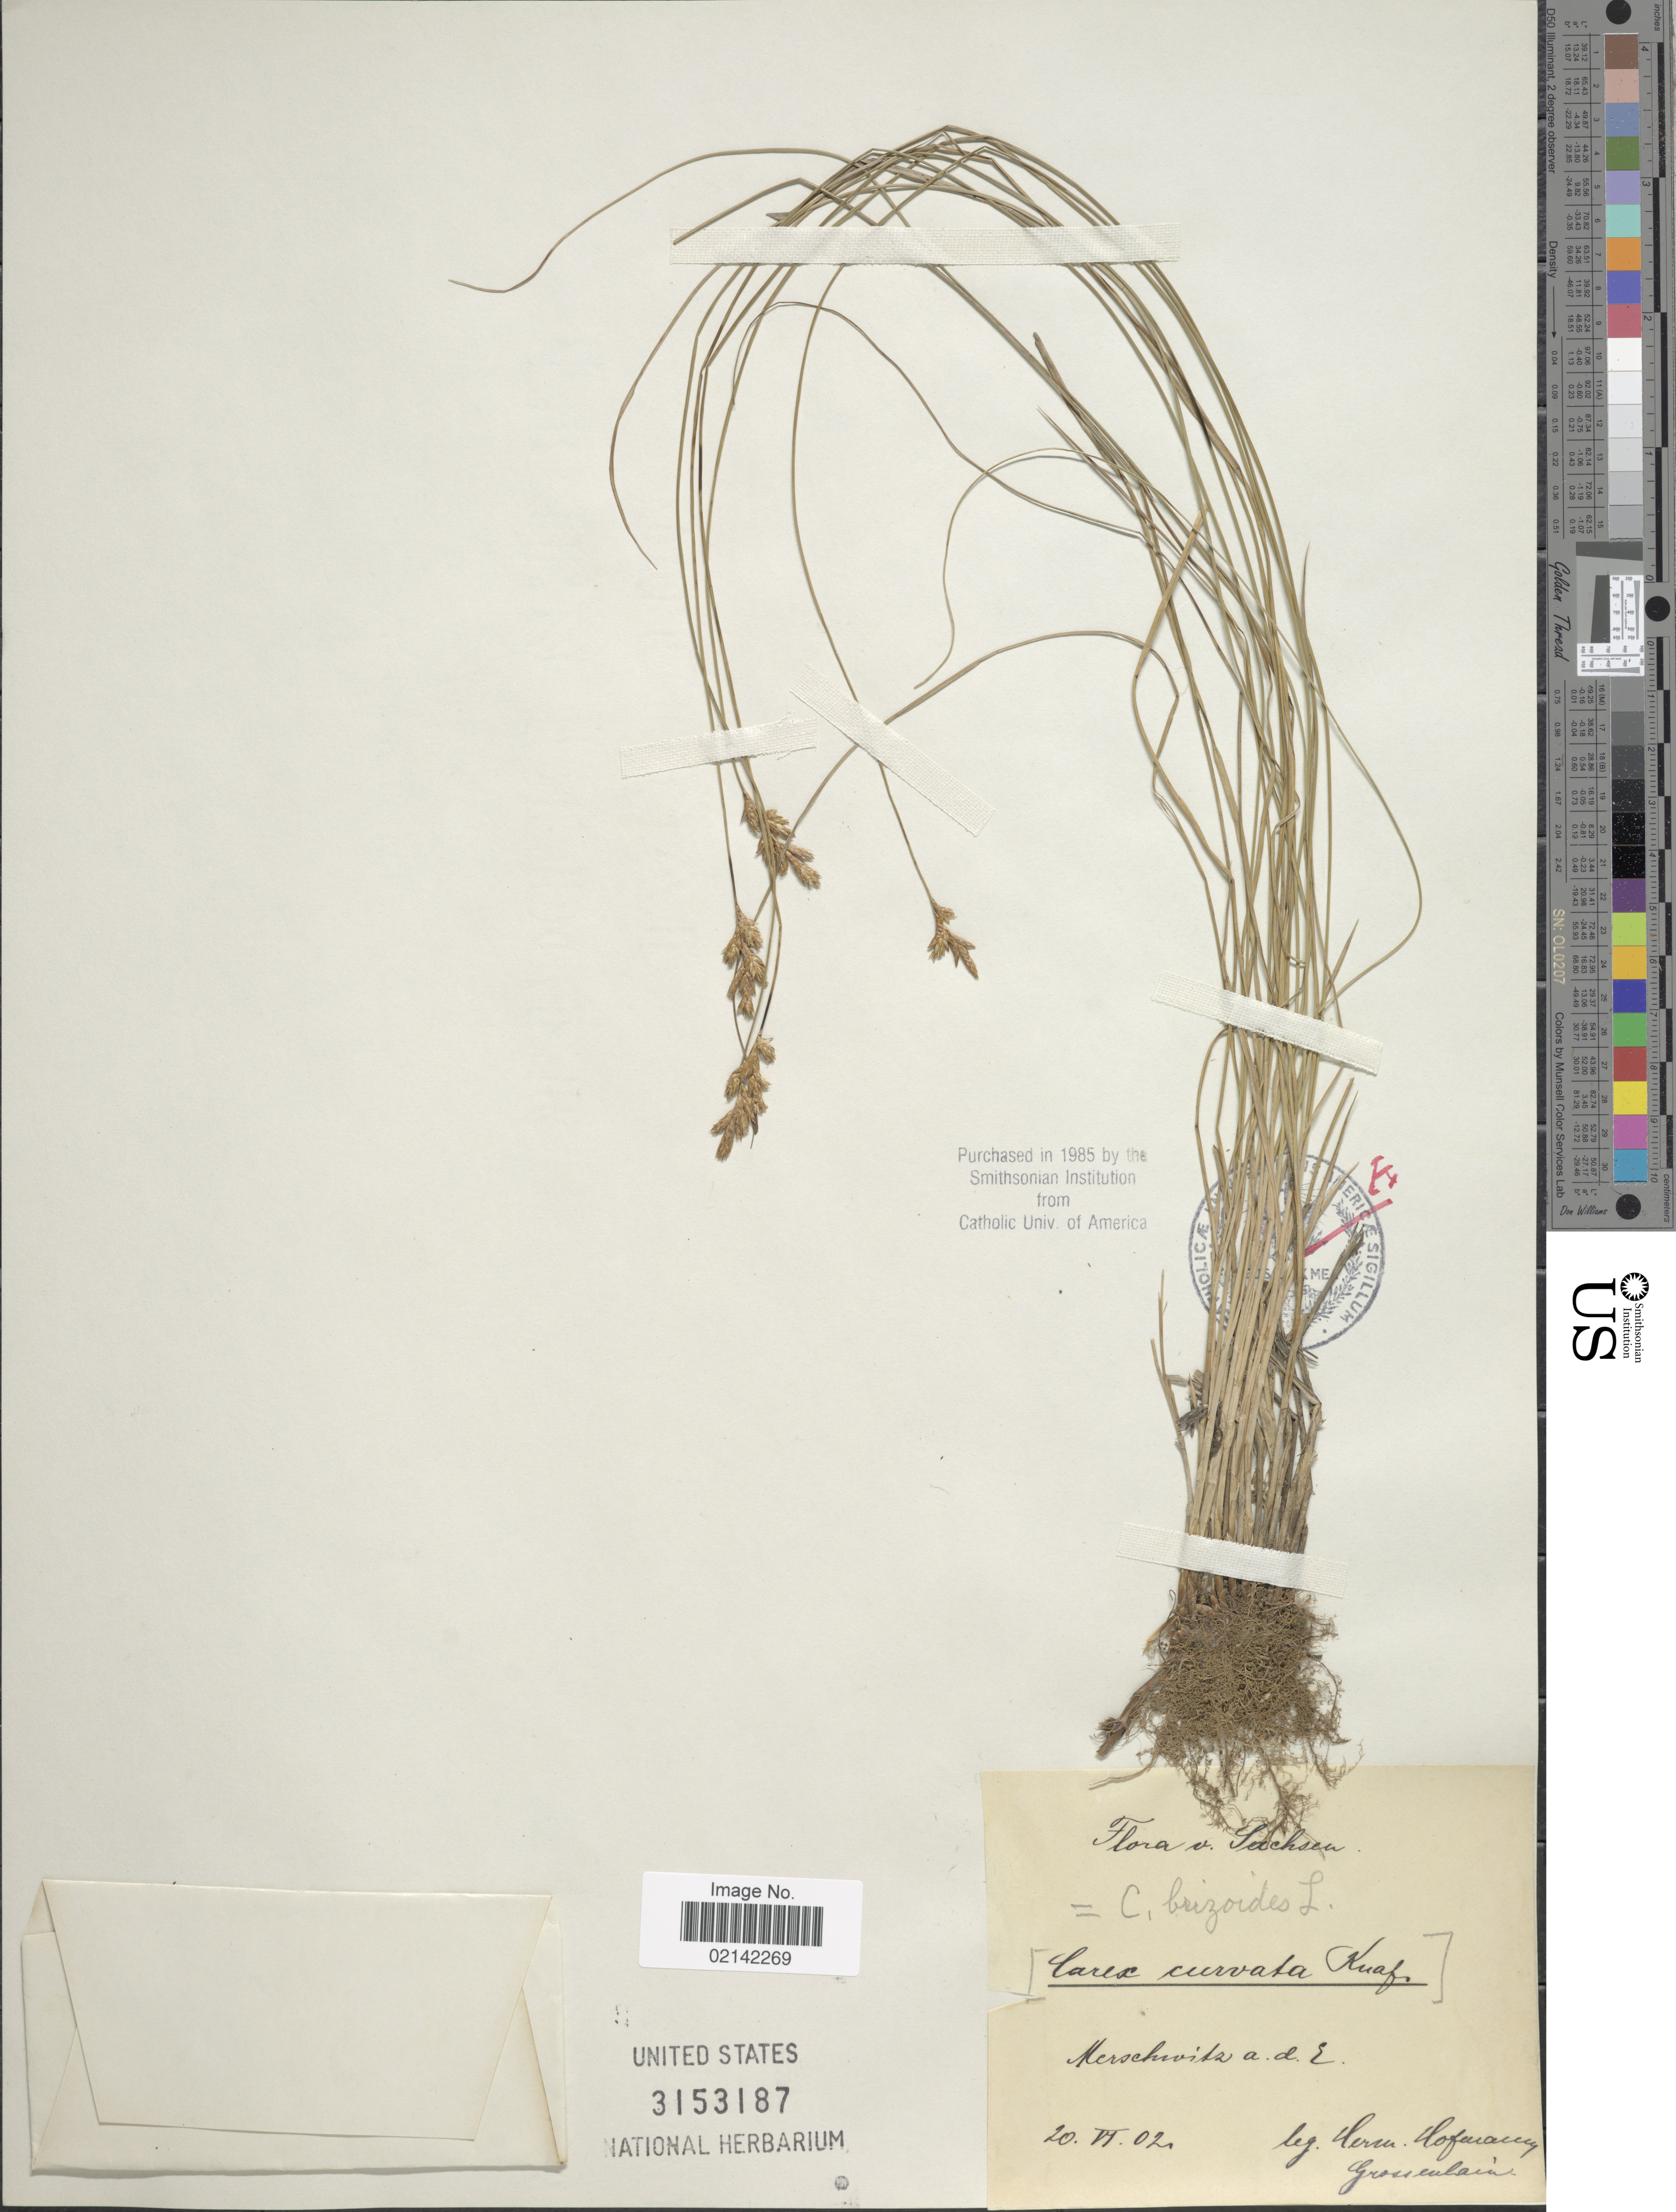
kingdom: Plantae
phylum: Tracheophyta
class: Liliopsida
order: Poales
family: Cyperaceae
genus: Carex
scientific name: Carex brizoides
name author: L.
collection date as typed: Transcribed d/m/y: 20/6/2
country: Germany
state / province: Sachsen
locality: Merschwitz a.d.E.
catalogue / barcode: US 3153187